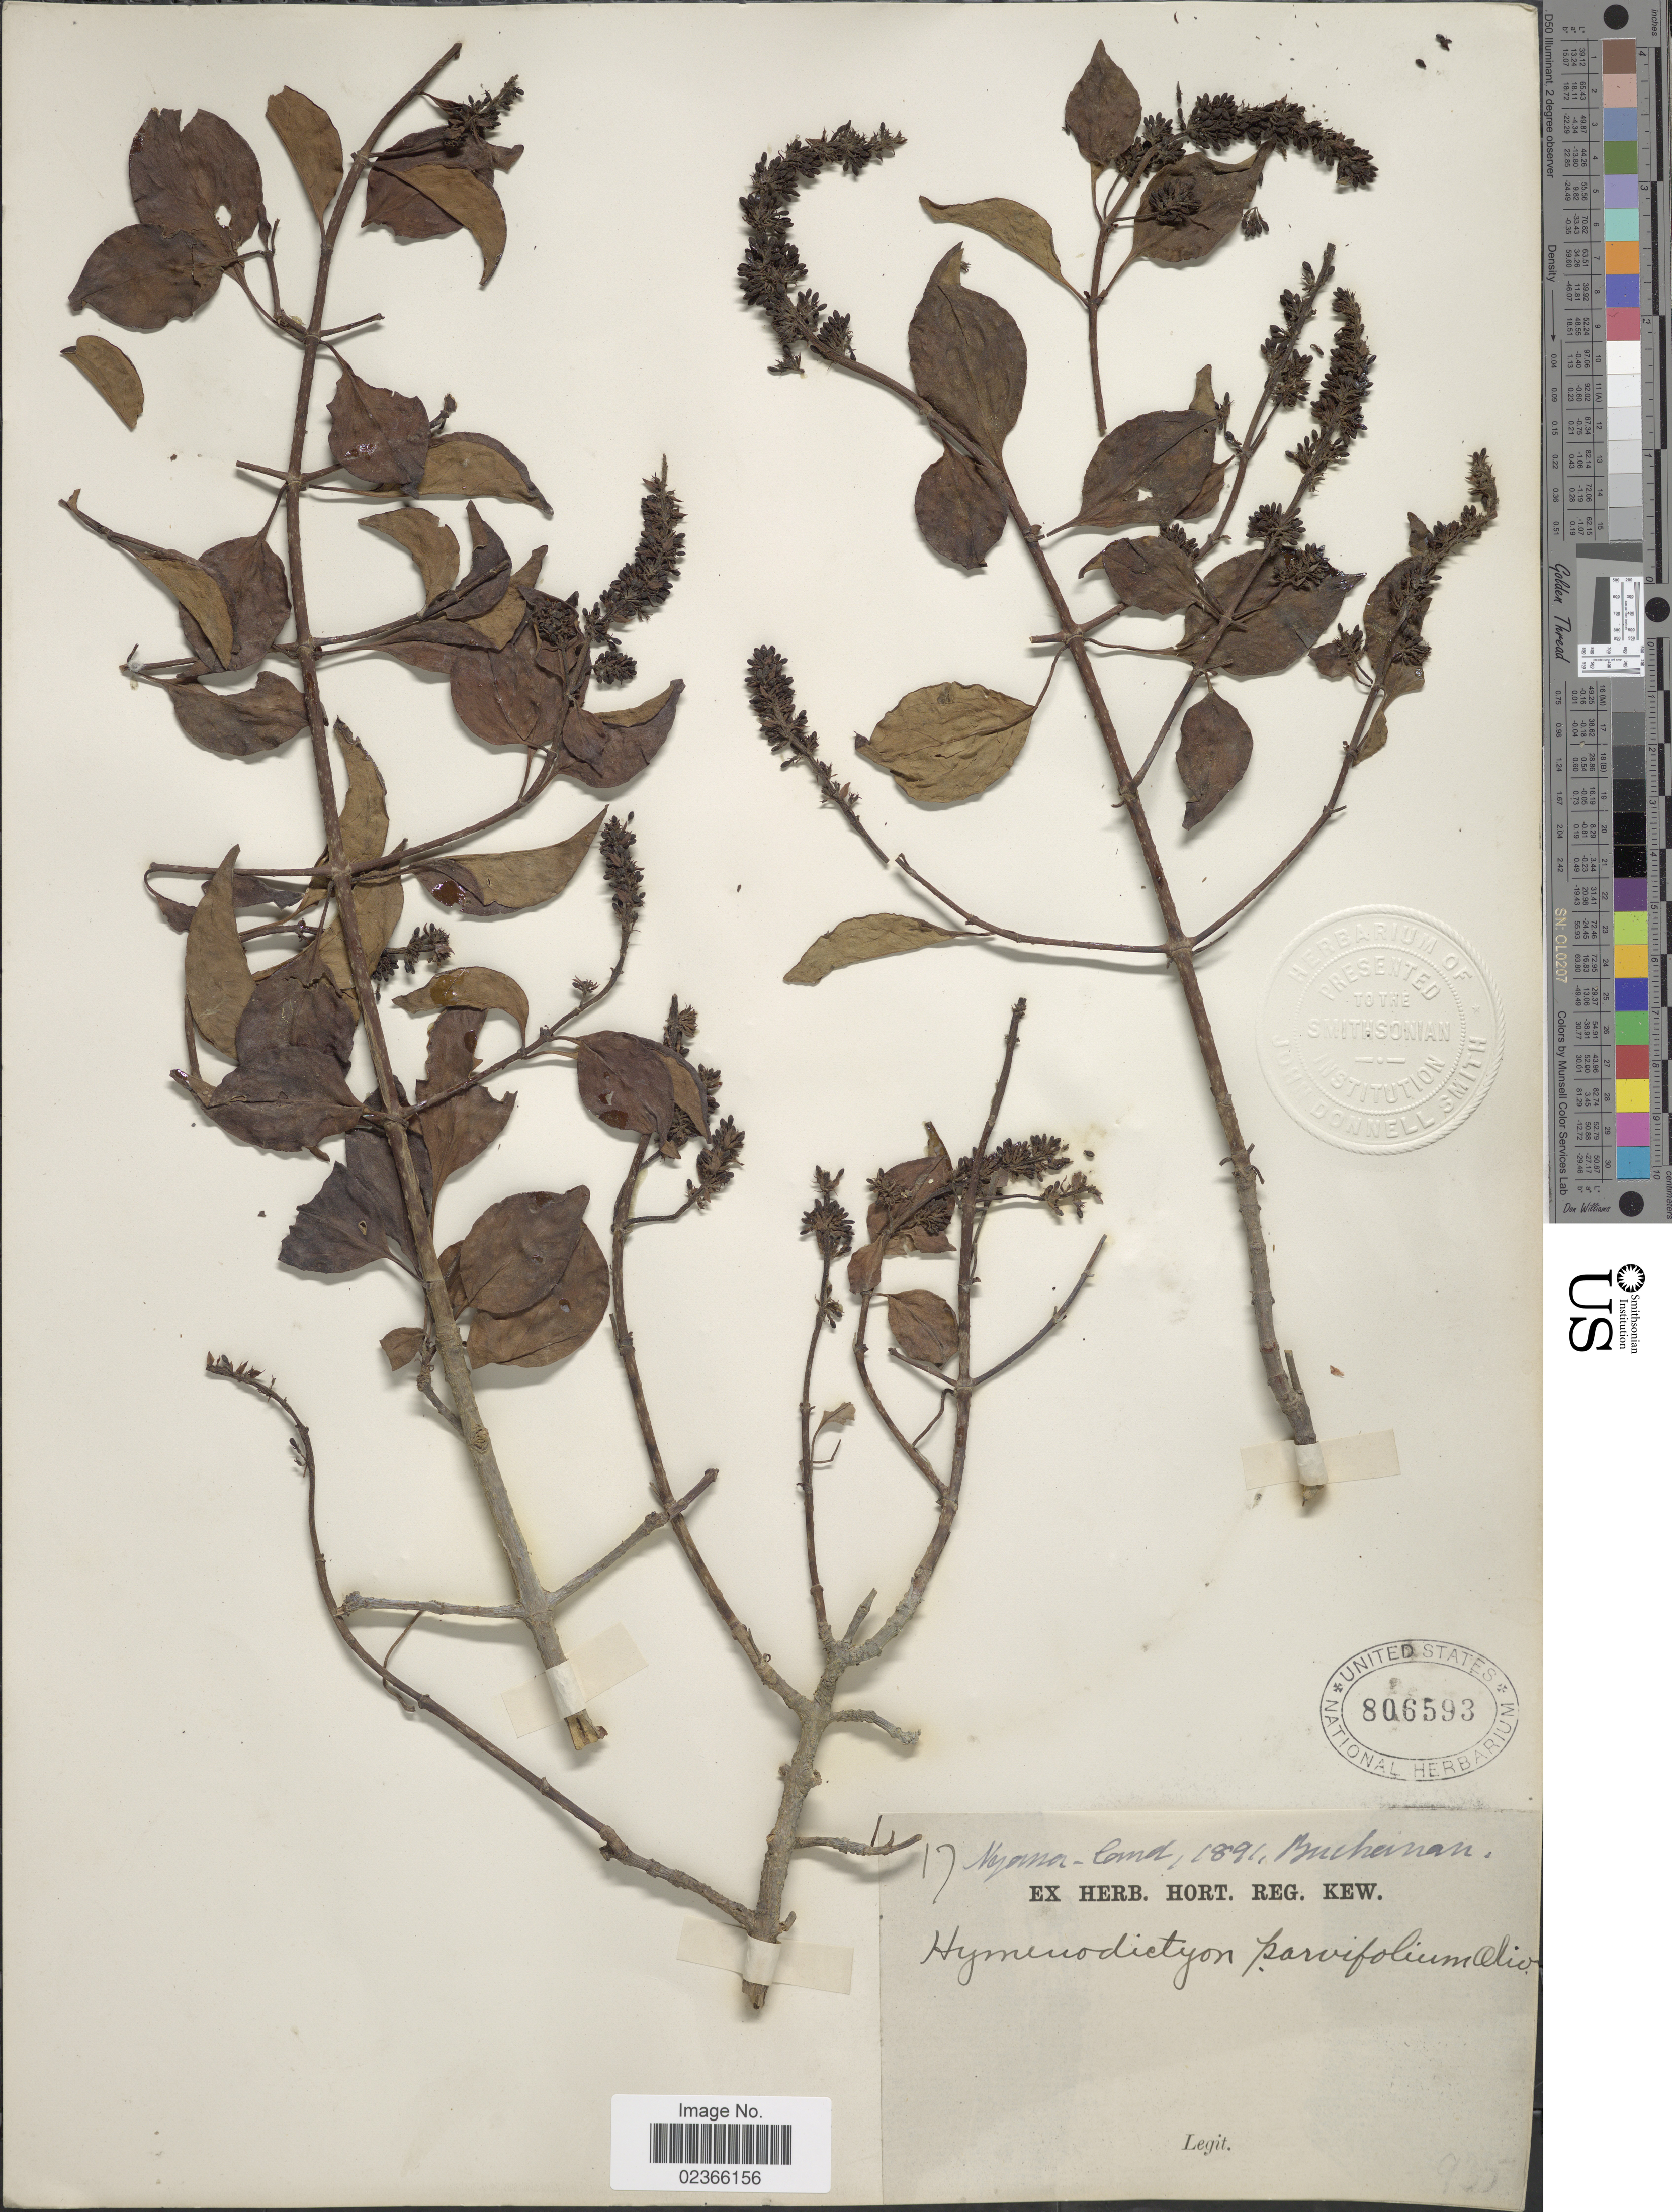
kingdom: Plantae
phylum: Tracheophyta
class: Magnoliopsida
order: Gentianales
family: Rubiaceae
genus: Hymenodictyon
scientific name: Hymenodictyon parvifolium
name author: Oliv.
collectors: -. Buchanan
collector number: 17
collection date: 1891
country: Malawi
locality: Nyassa-land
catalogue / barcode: US 806593